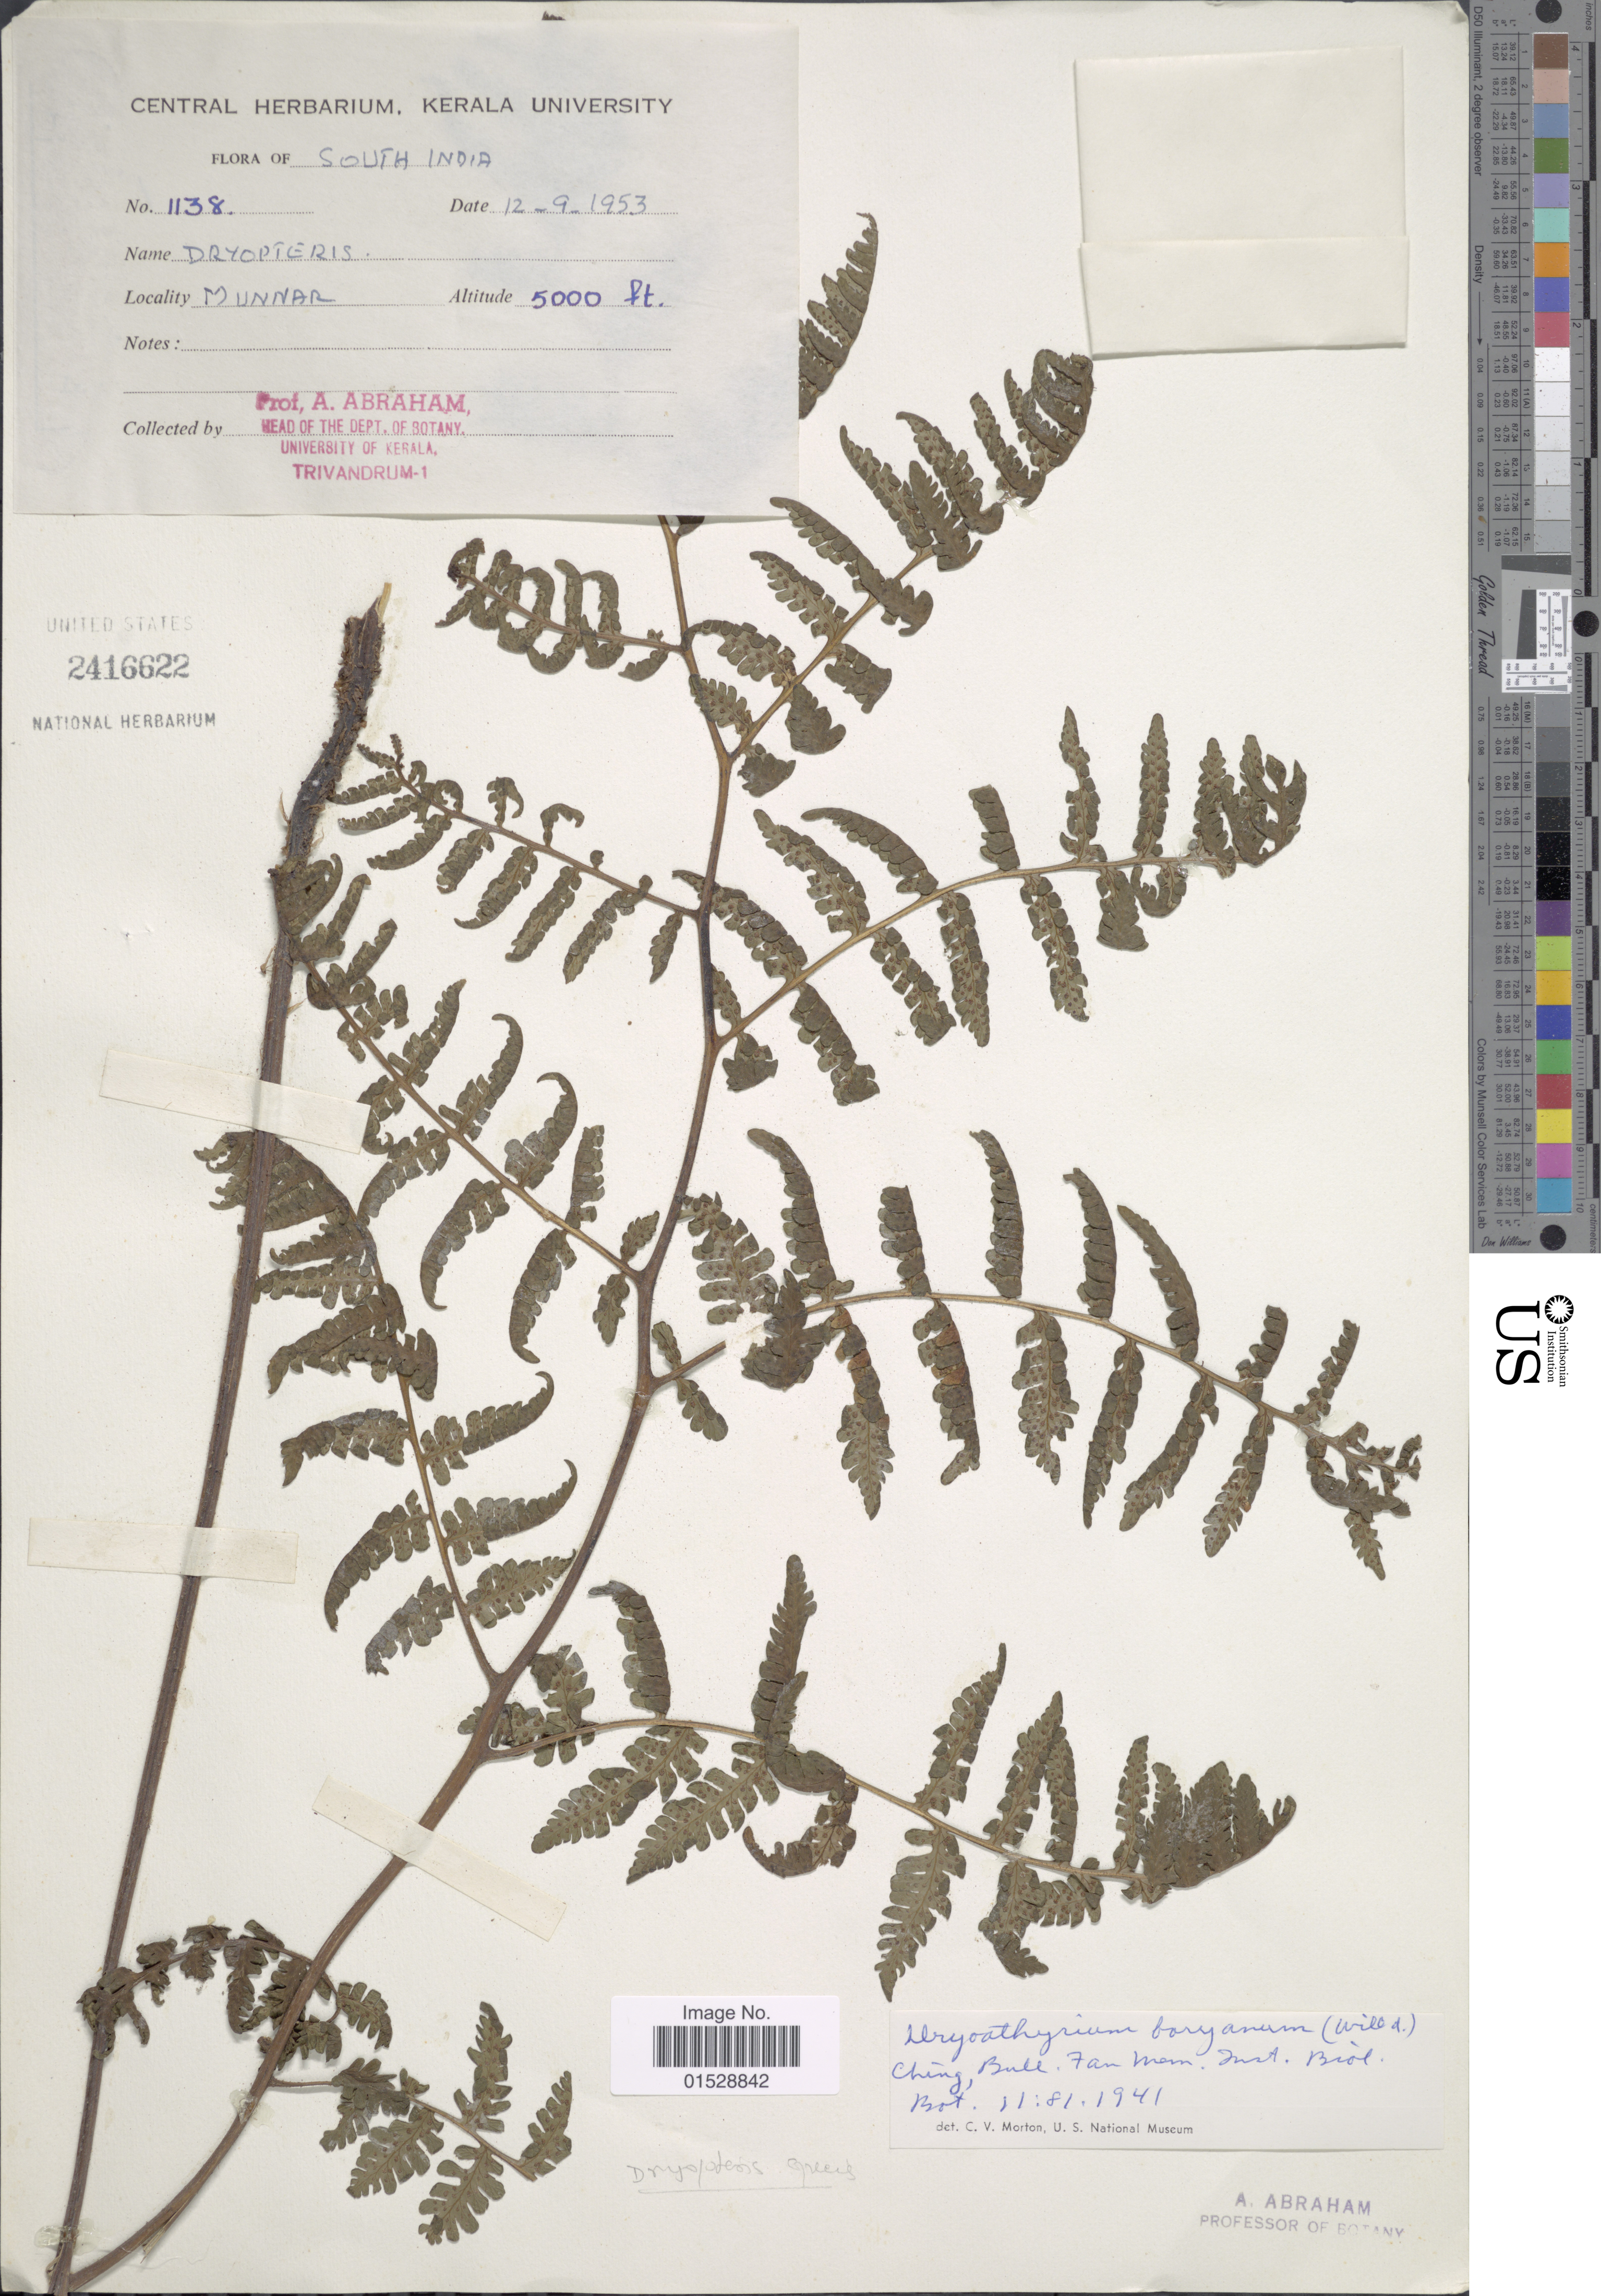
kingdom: Plantae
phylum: Tracheophyta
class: Polypodiopsida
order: Polypodiales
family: Athyriaceae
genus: Deparia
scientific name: Deparia boryana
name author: (Willd.) M. Kato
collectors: A. Abraham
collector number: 1138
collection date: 1953-09-12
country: India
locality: South India, Munnar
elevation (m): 1524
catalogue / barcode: US 2416622